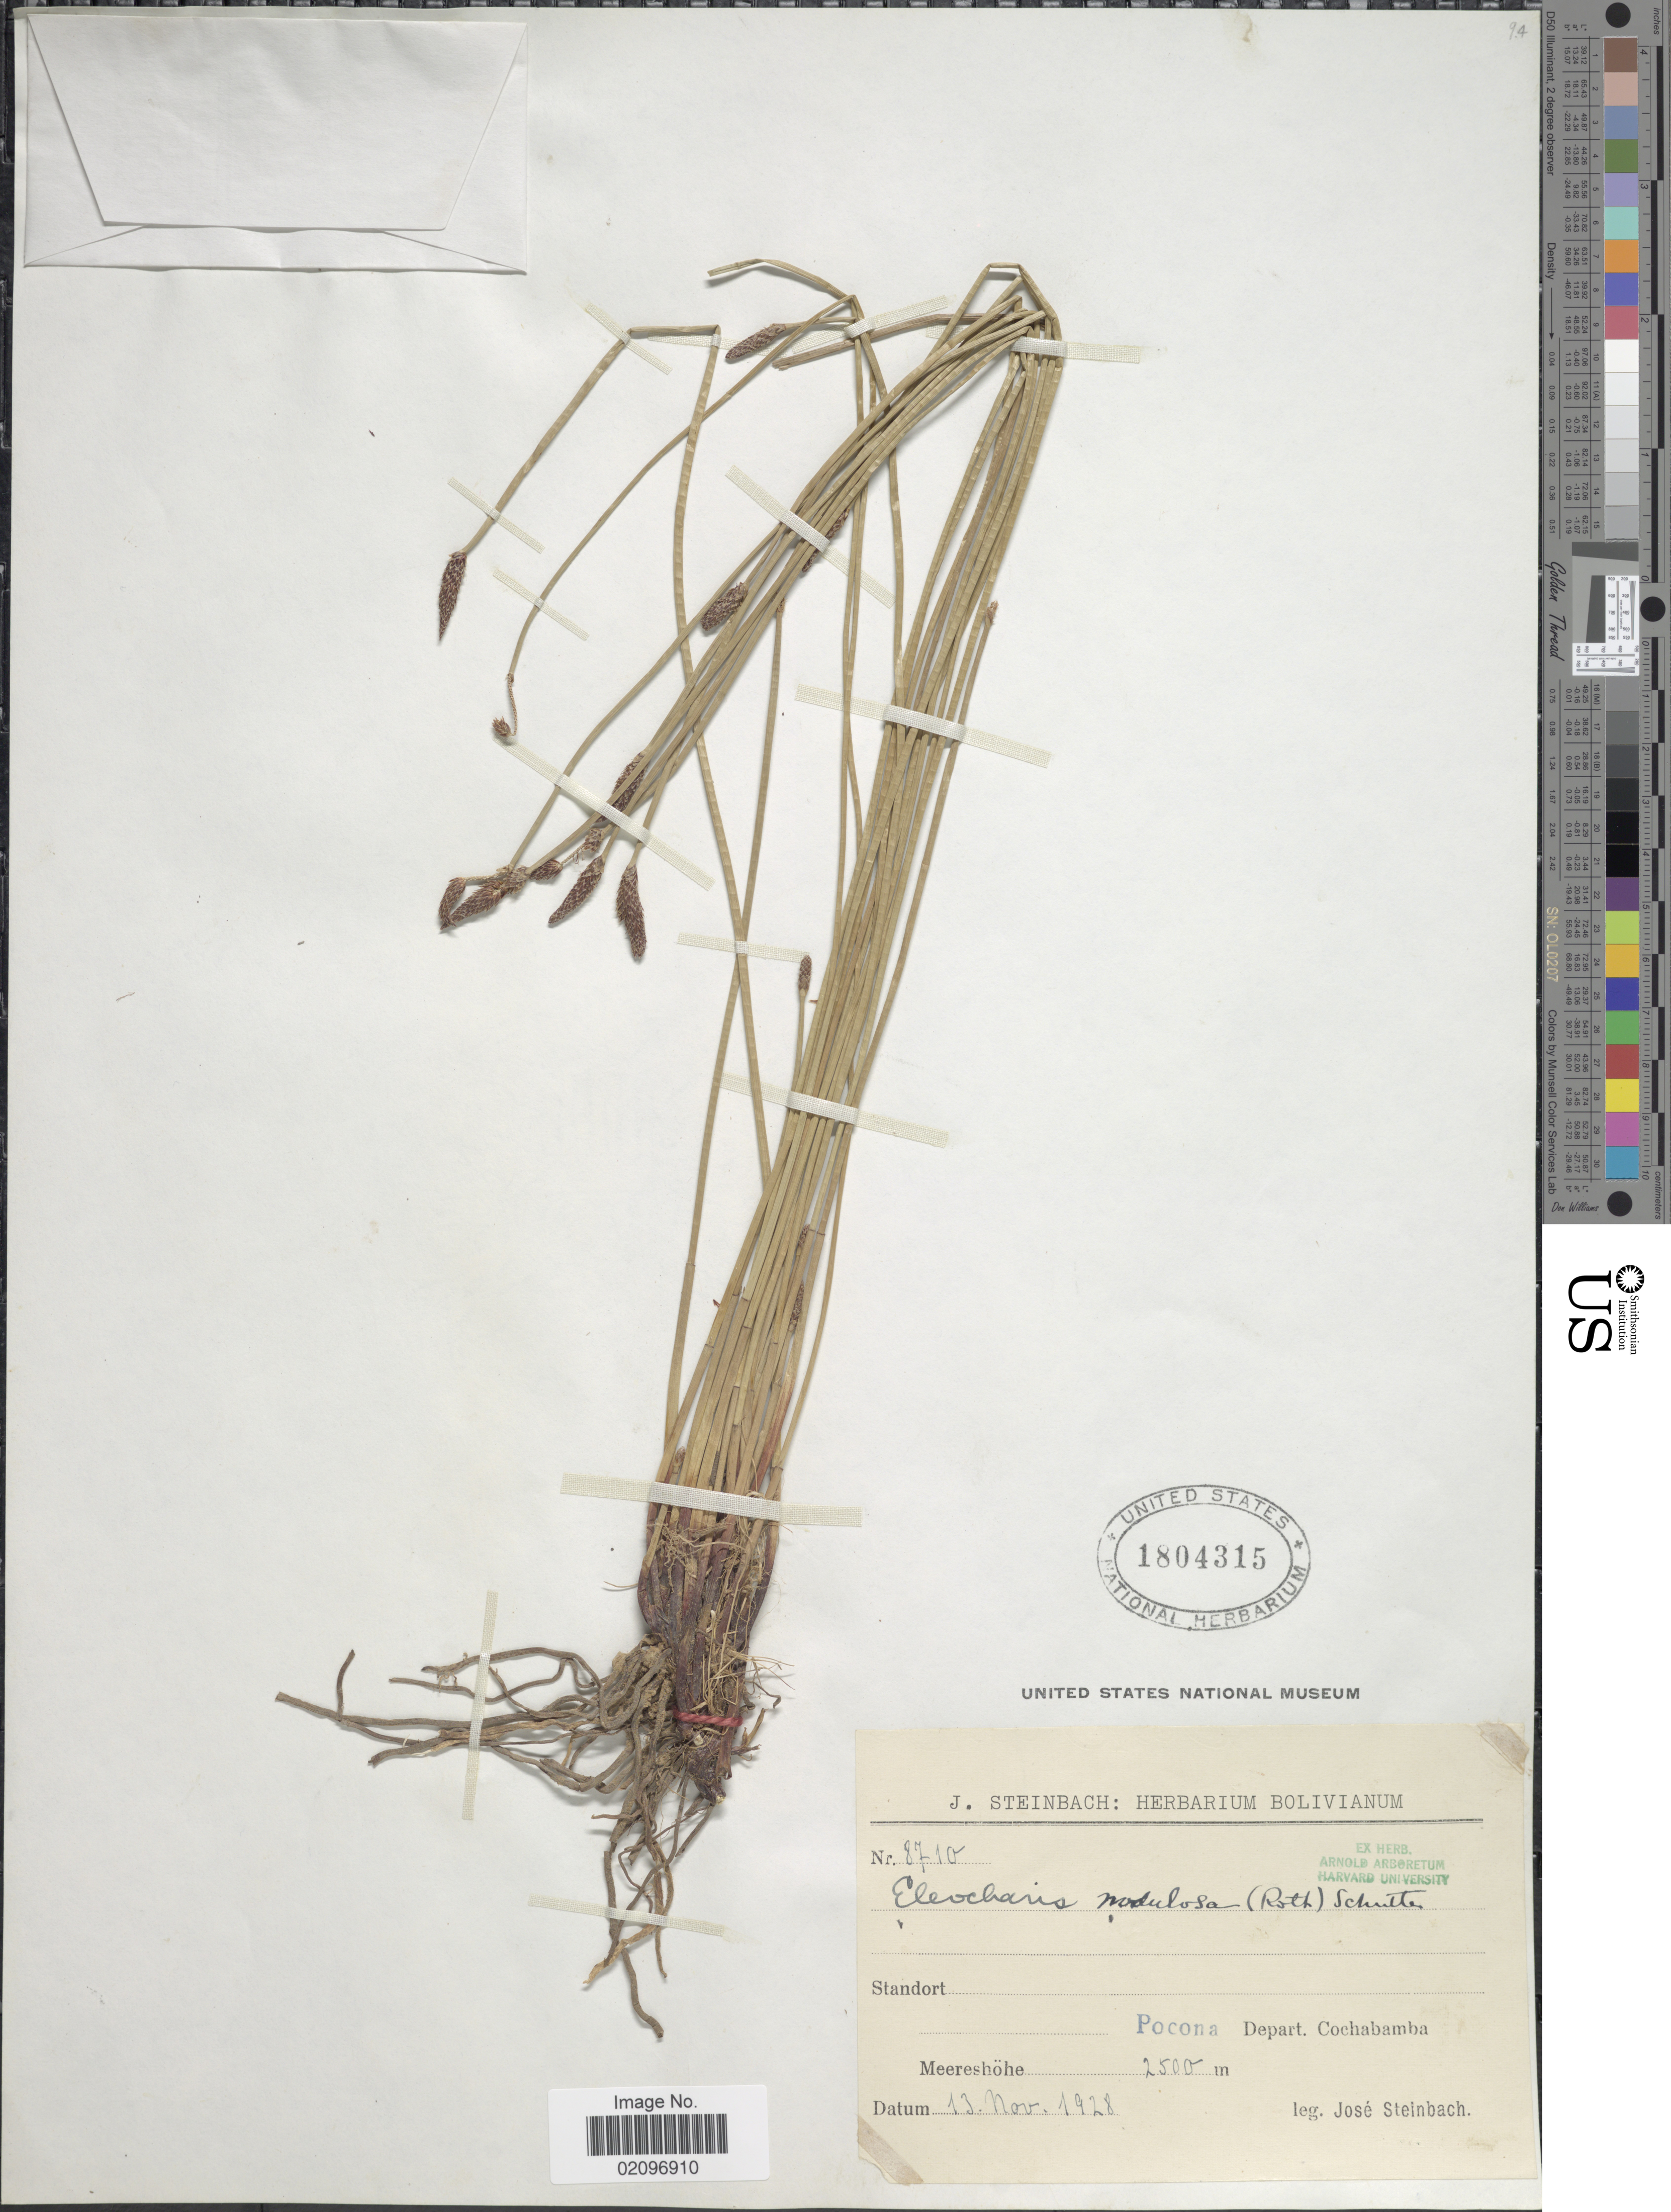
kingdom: Plantae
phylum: Tracheophyta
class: Liliopsida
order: Poales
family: Cyperaceae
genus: Eleocharis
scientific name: Eleocharis montana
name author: (Kunth) Roem. & Schult.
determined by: Strong, Mark T., (BOT), Smithsonian Institution - National Museum of Natural History (UNITED STATES)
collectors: J. Steinbach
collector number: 8710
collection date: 1928-11-13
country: Bolivia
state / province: Cochabamba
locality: Pocona Depart. Cochabamba.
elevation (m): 2500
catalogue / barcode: US 1804315